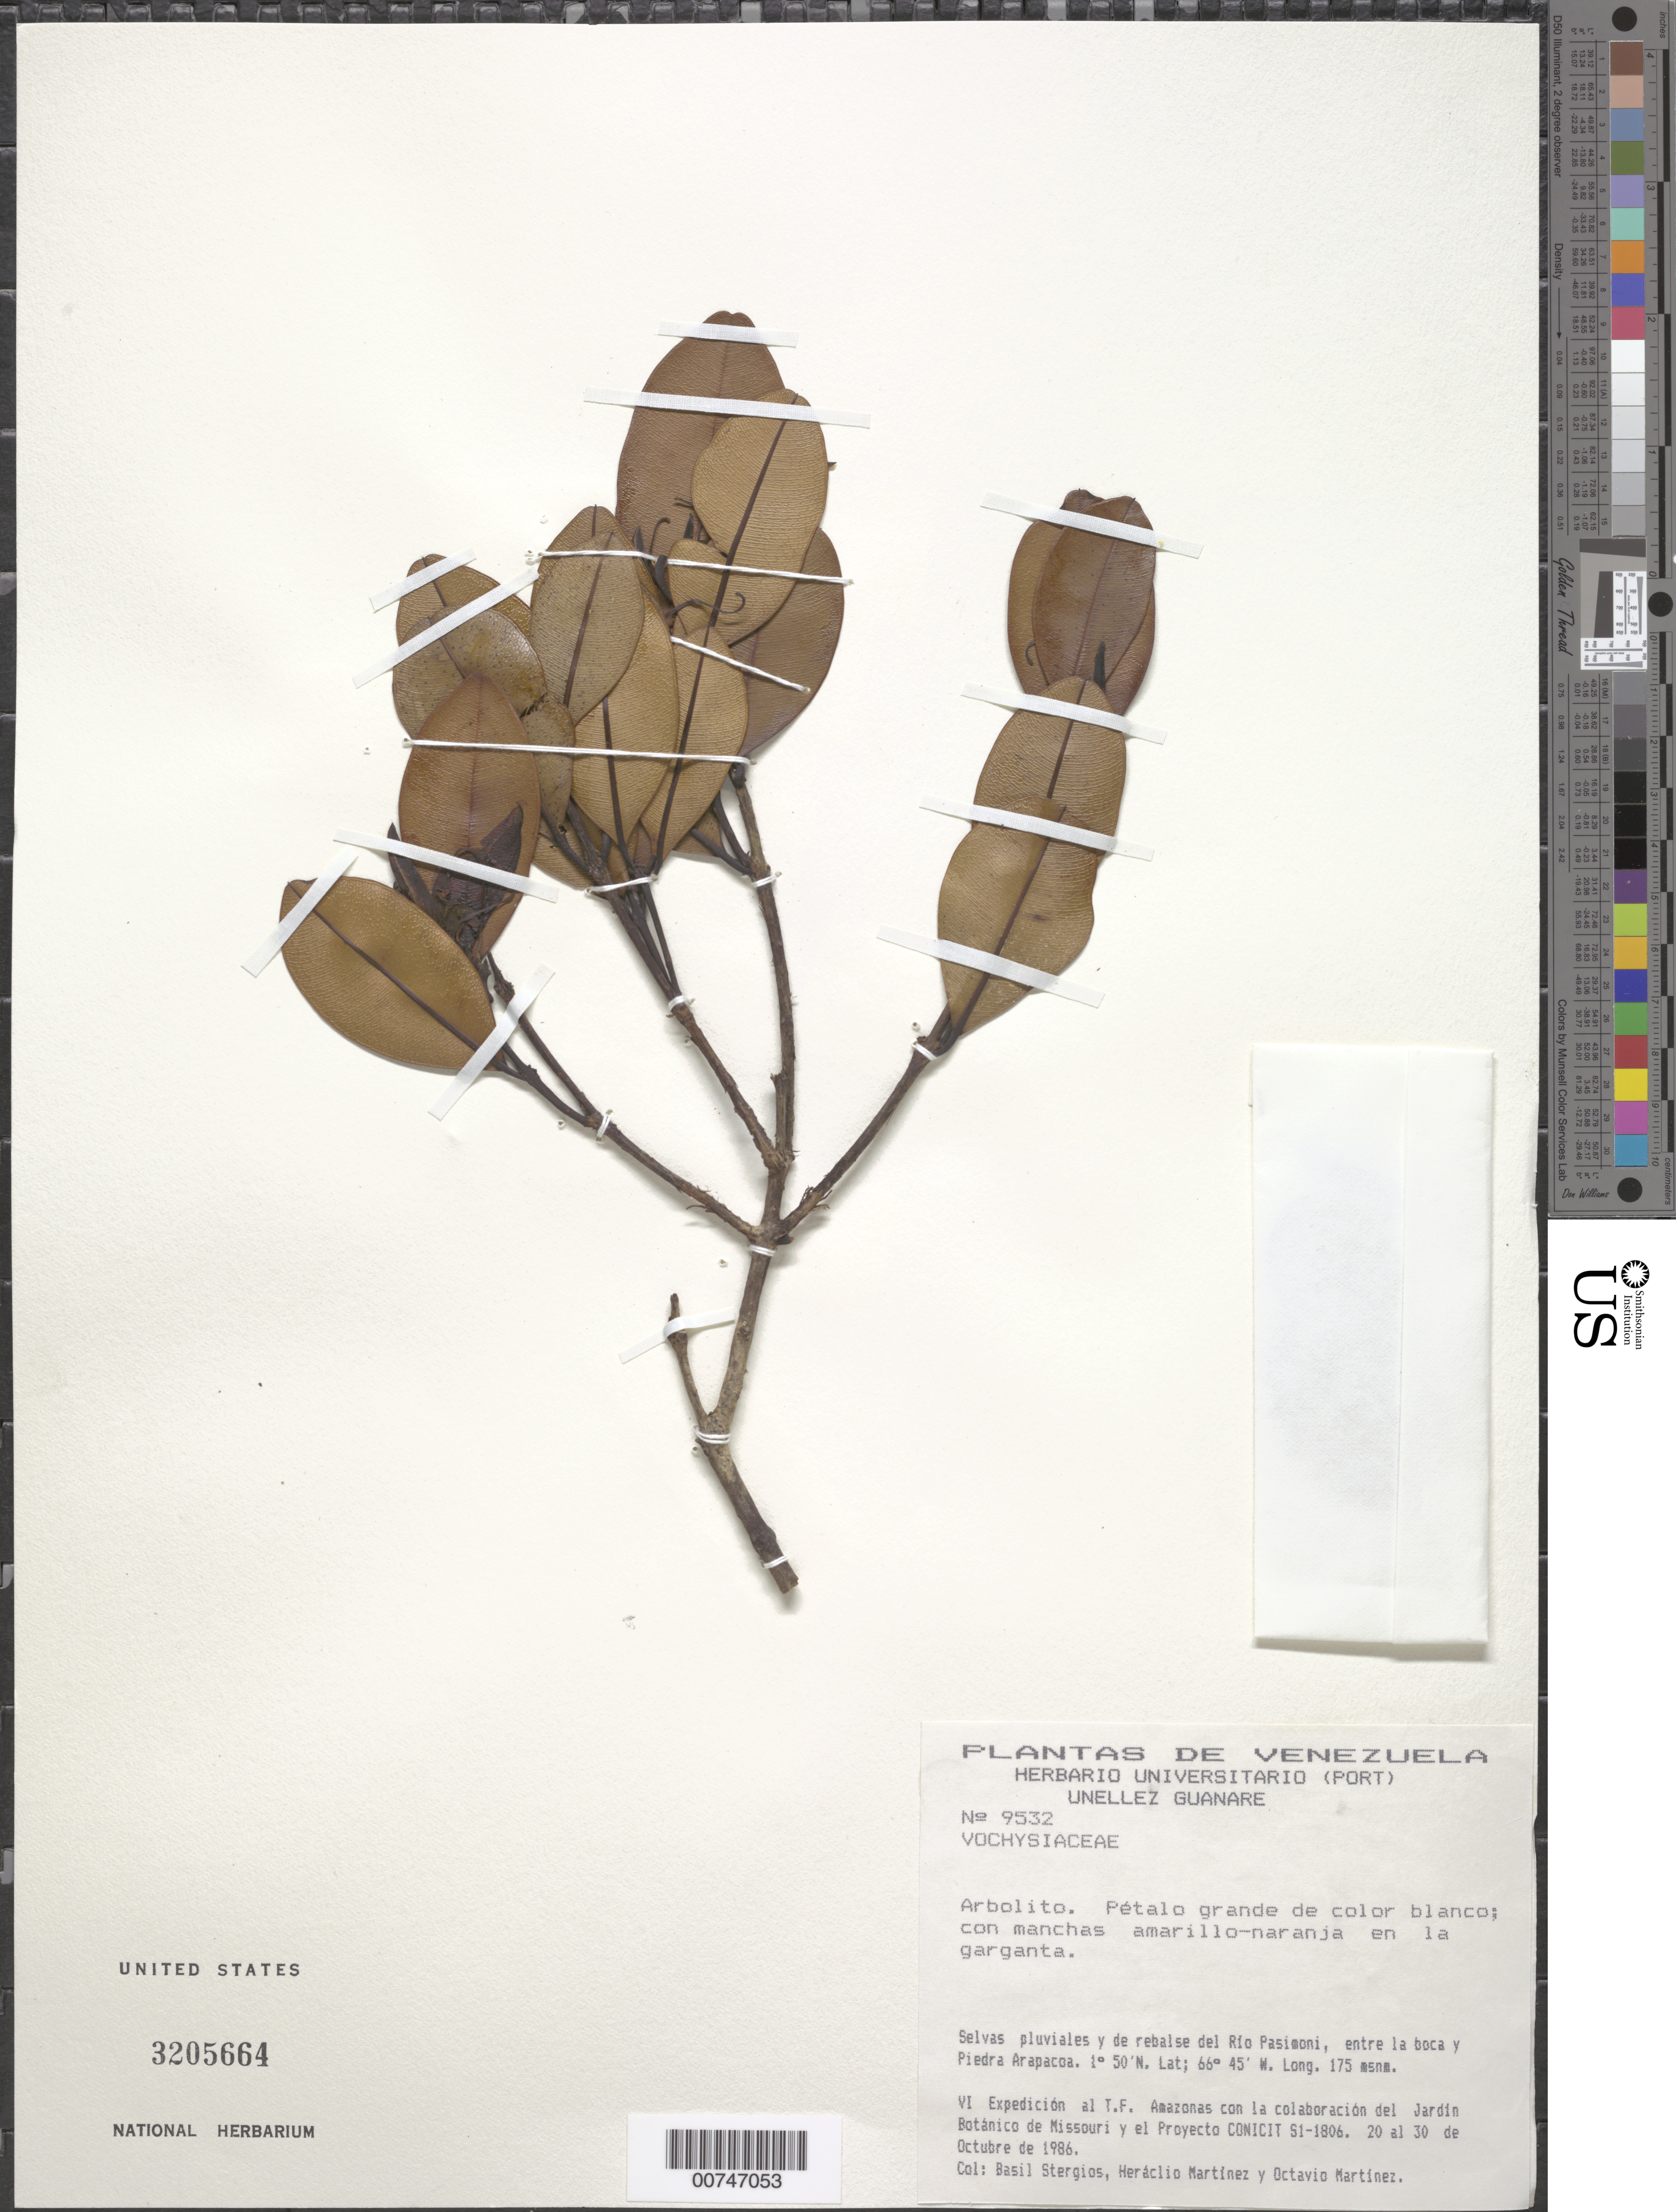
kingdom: Plantae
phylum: Tracheophyta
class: Magnoliopsida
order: Myrtales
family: Vochysiaceae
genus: Vochysia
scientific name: Vochysia sp.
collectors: B. G. Stergios, H. Martinez & O. Martínez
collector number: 9532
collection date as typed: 20-Oct-86 to 30-Oct-86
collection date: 1986-10-20/1986-10-30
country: Venezuela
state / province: Amazonas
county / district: Río Negro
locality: Río Pasimoni, entre la boca y Piedra Arapacoa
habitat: Selvas pluviales y de rebalse del Río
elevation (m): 175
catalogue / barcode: US 3205664